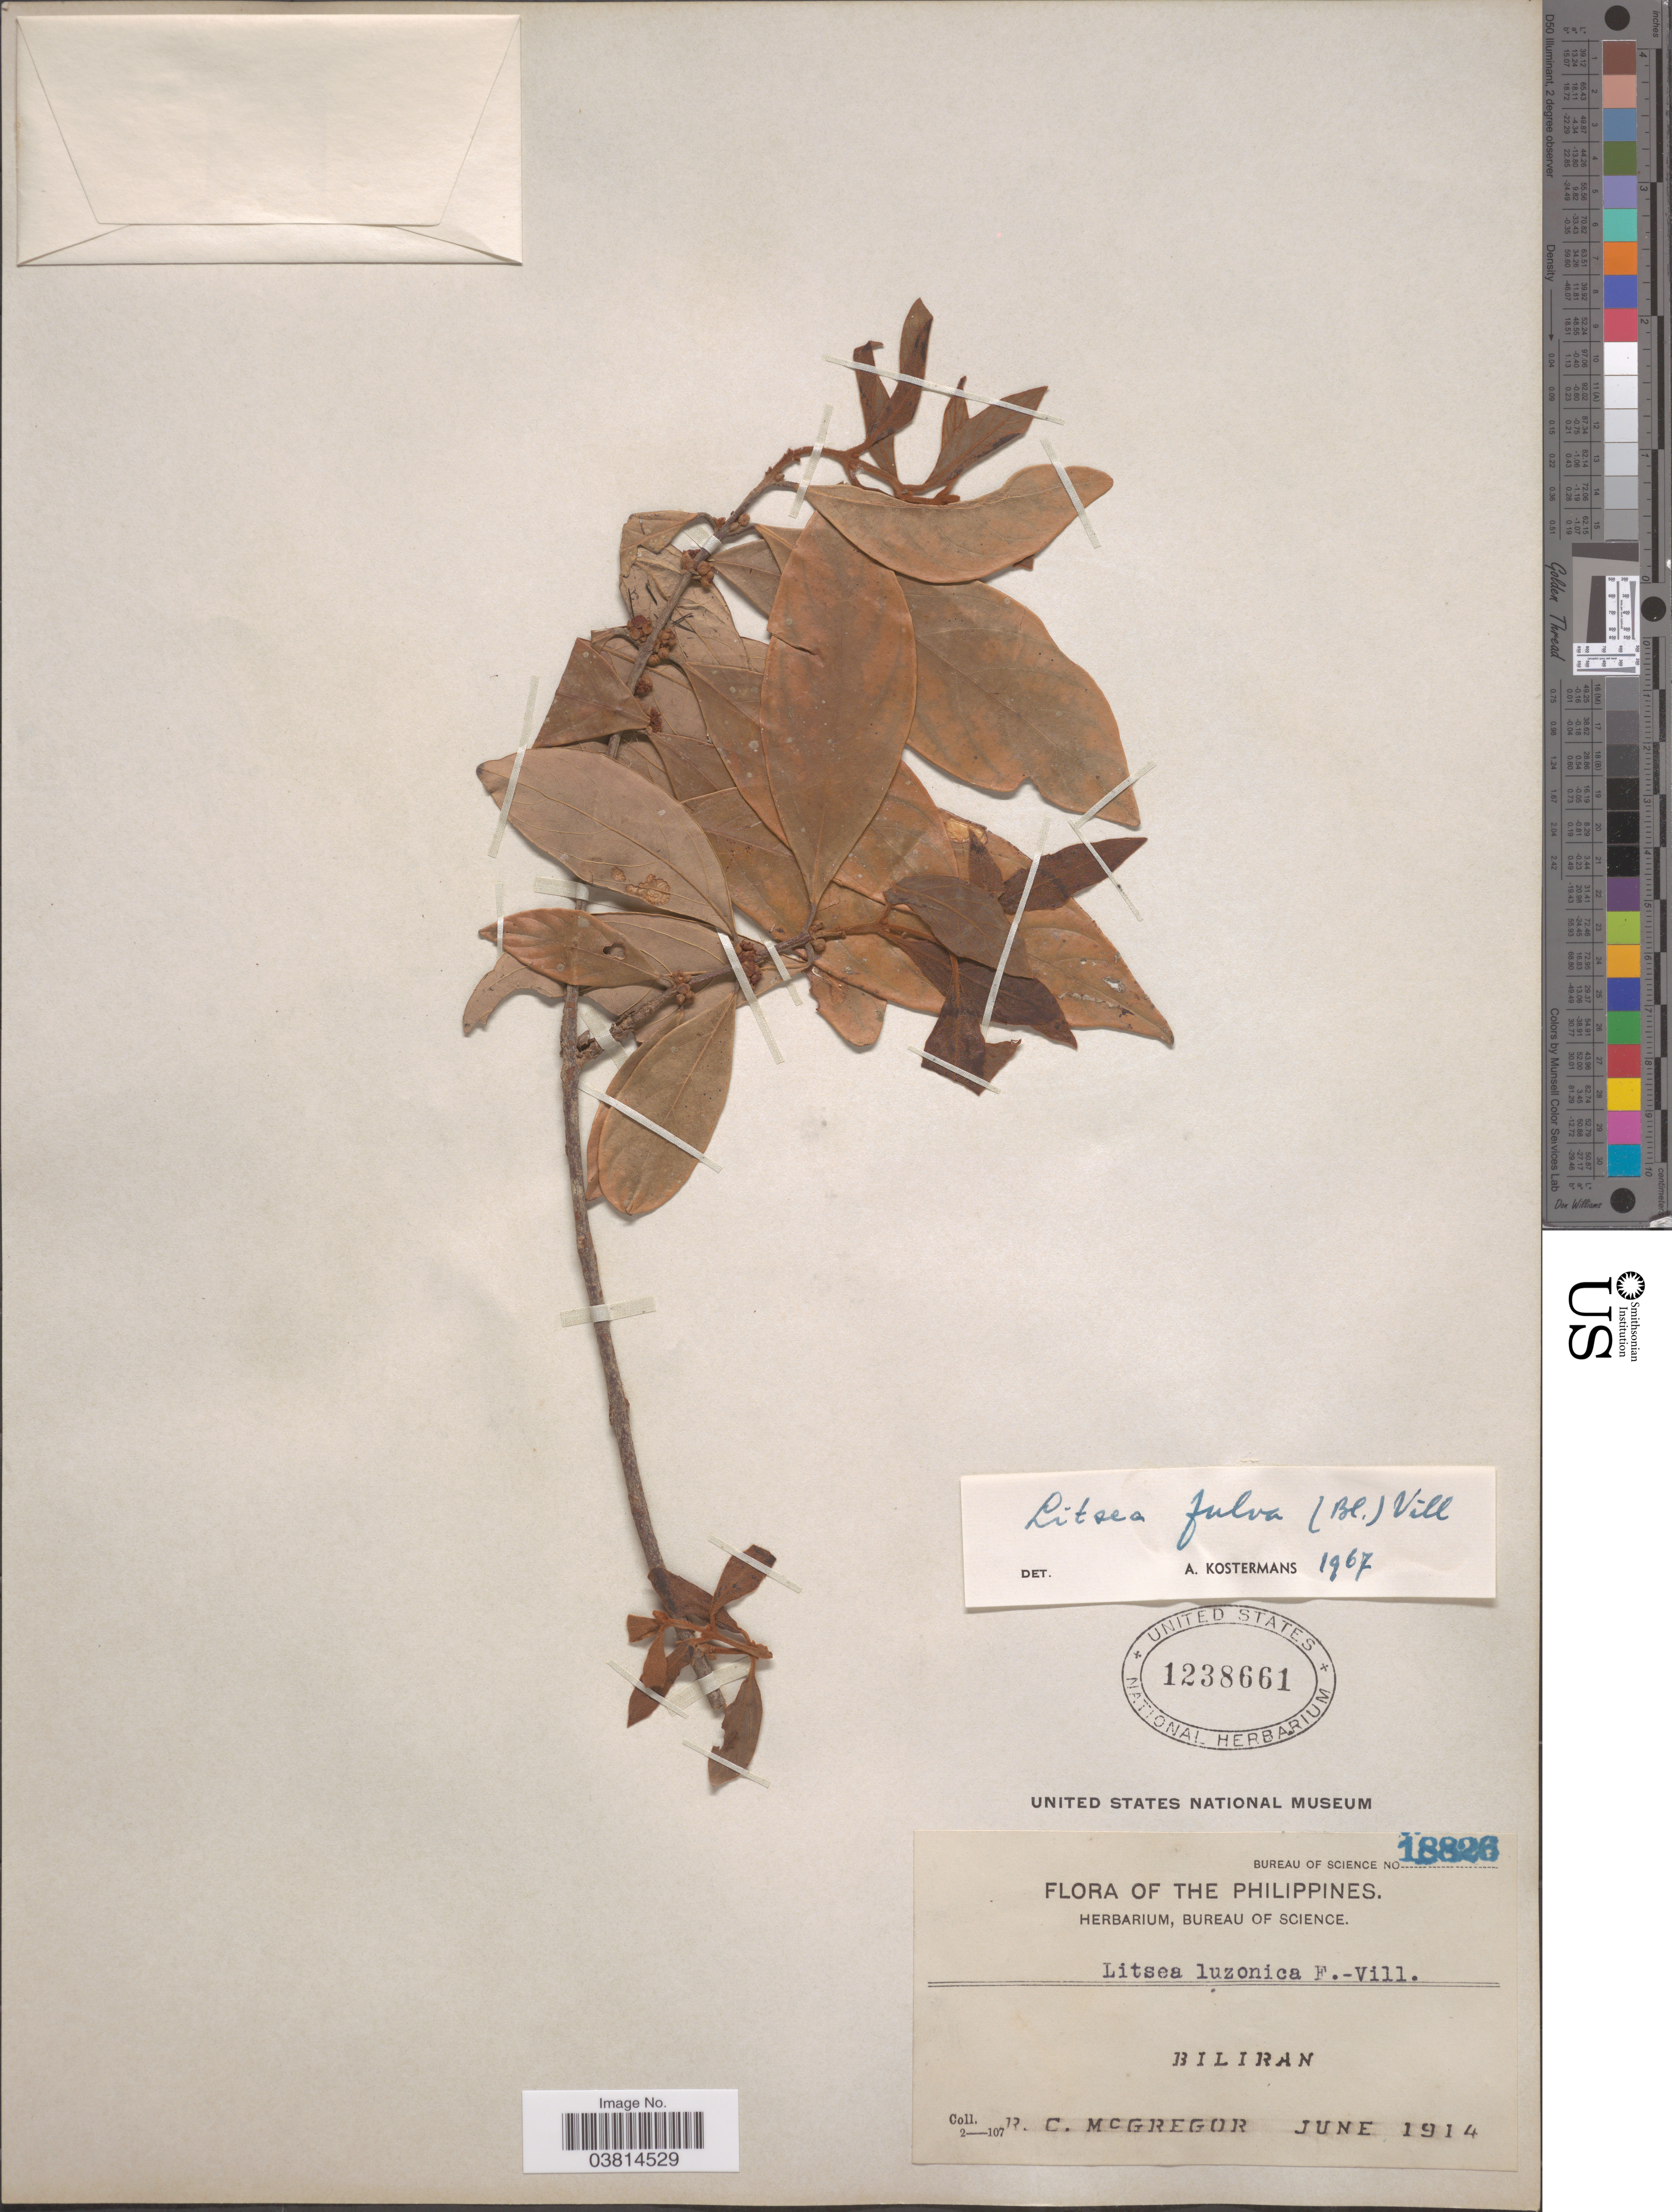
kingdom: Plantae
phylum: Tracheophyta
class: Magnoliopsida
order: Laurales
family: Lauraceae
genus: Litsea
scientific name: Litsea fulva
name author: (Blume) Fern.-Vill.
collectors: R. C. McGregor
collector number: Bureau of Science 18826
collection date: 1914-06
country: Philippines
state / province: Eastern Visayas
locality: Biliran.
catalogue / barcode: US 1238661